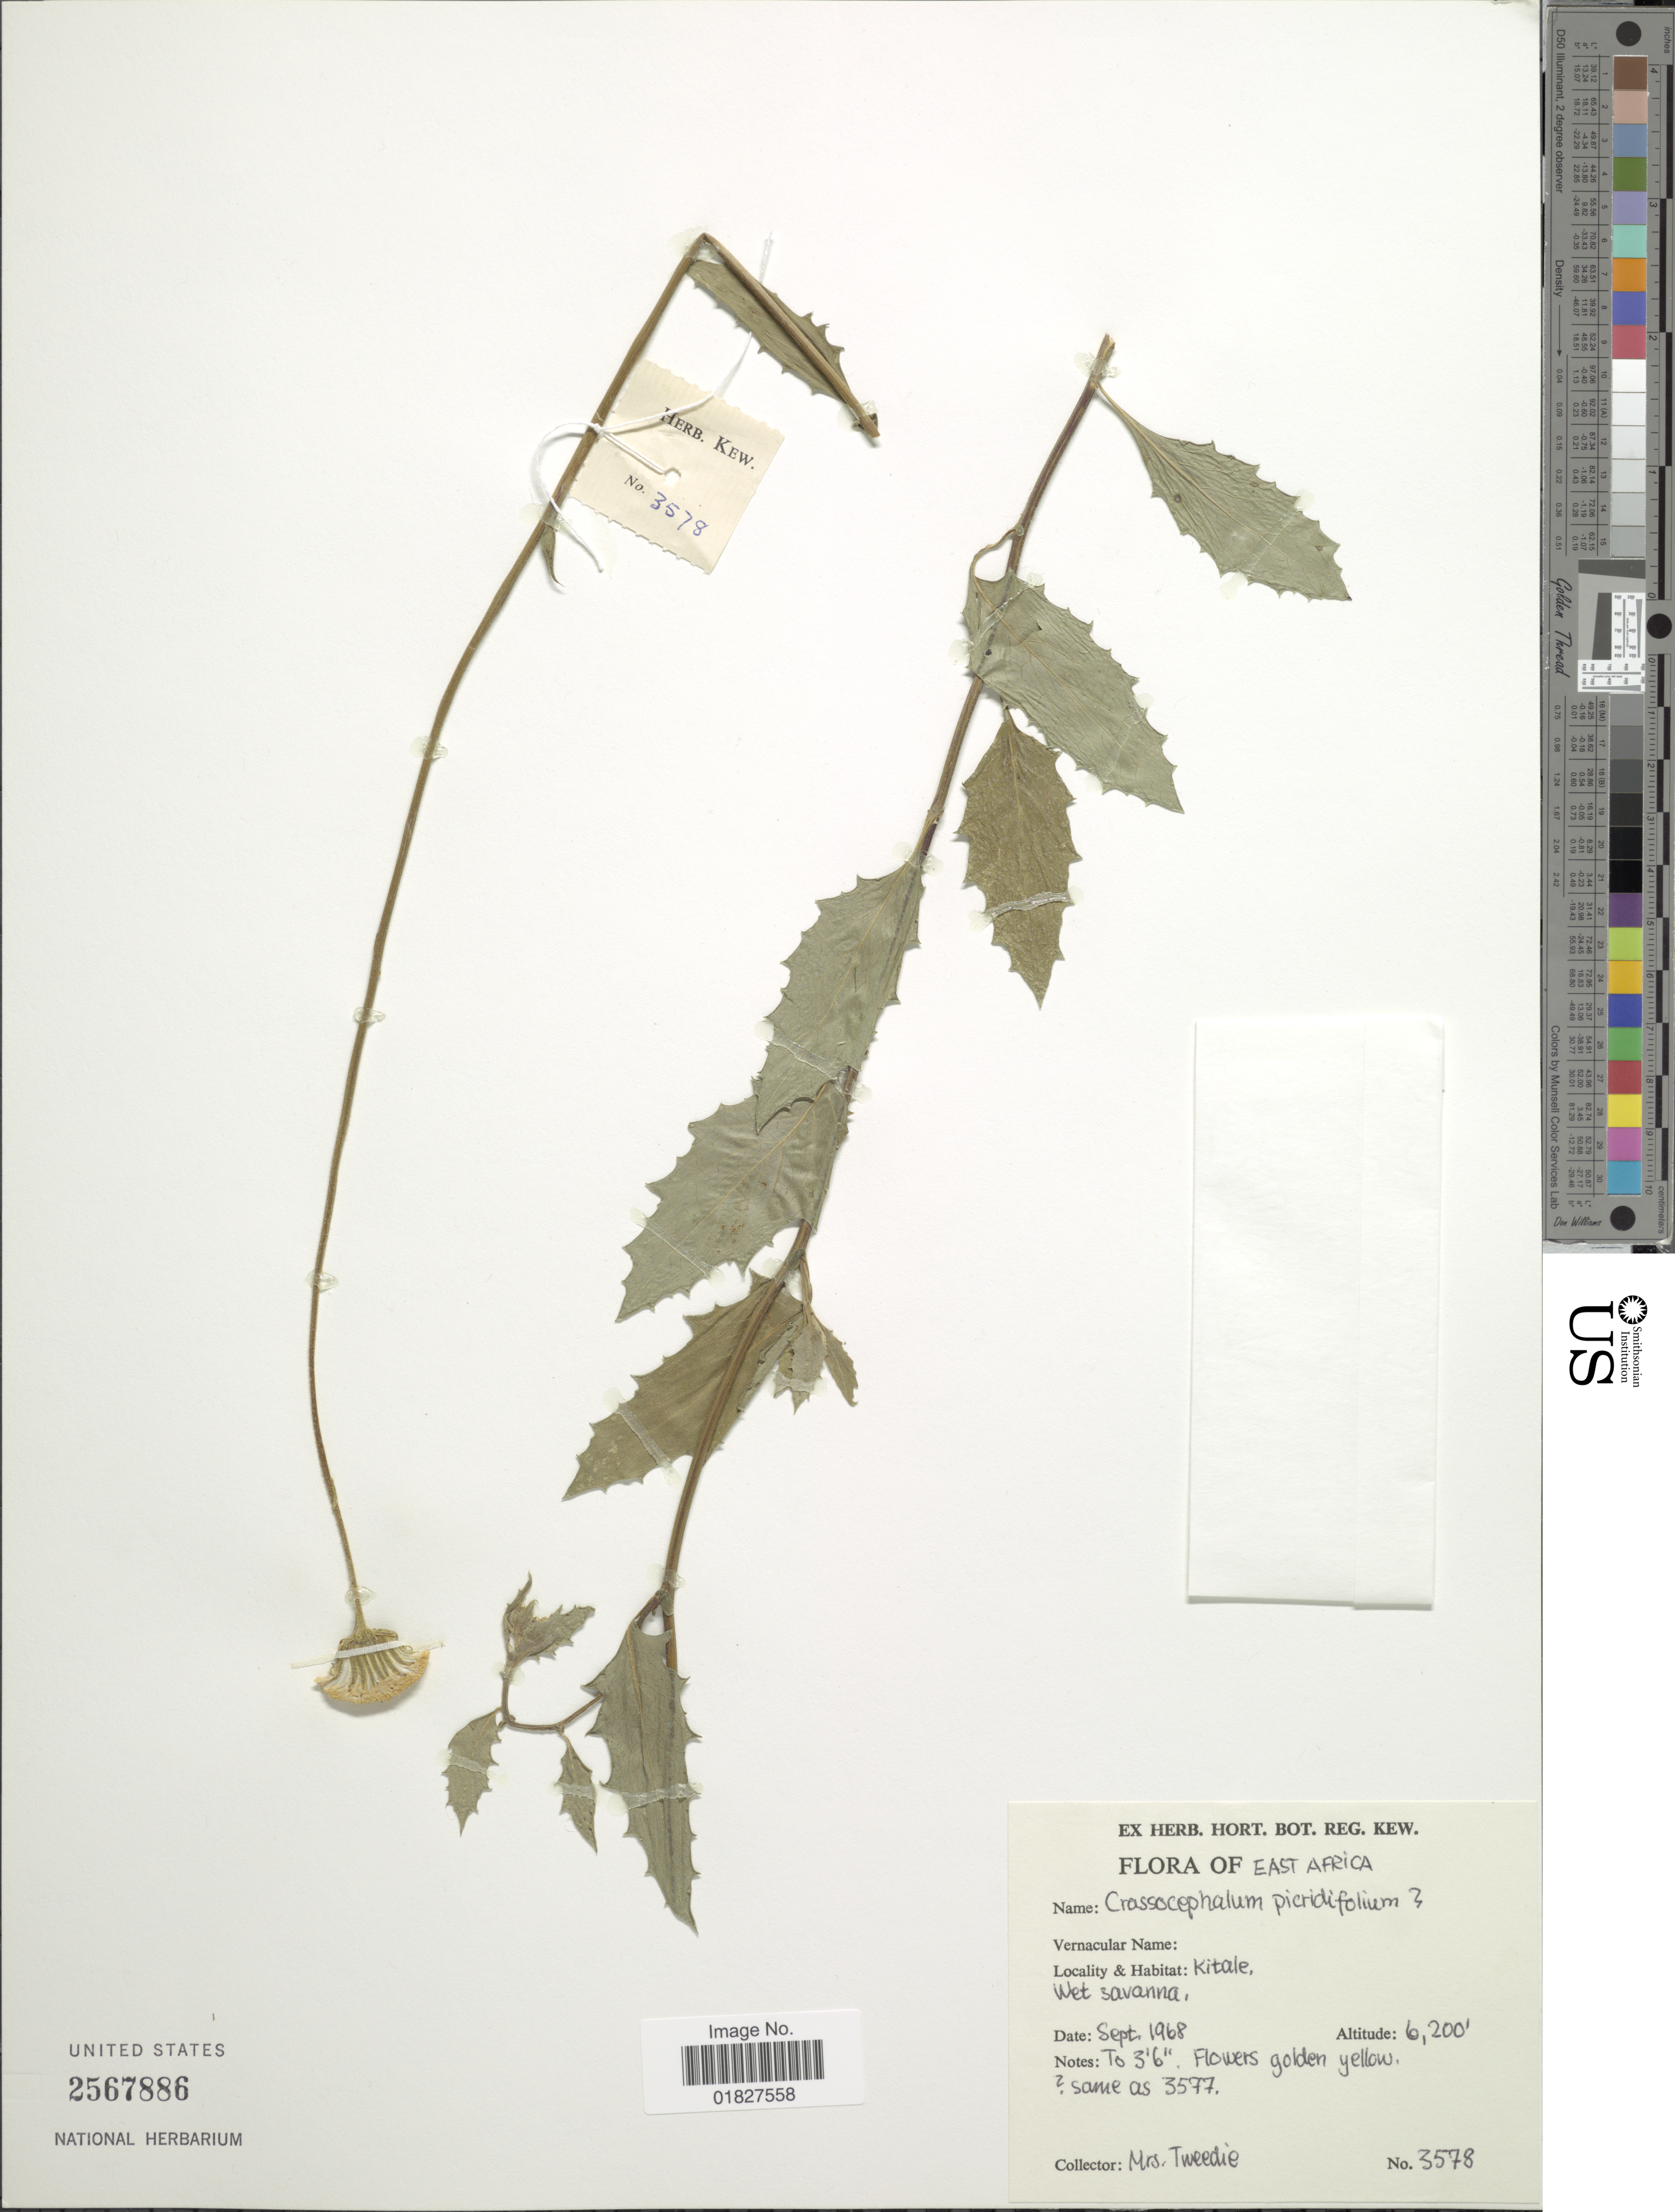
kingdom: Plantae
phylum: Tracheophyta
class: Magnoliopsida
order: Asterales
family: Asteraceae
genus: Crassocephalum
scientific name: Crassocephalum picridifolium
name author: (DC.) S. Moore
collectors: -- Tweedie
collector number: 3578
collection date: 1968-09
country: Kenya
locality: East Africa, Kitale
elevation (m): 1890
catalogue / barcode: US 2567886